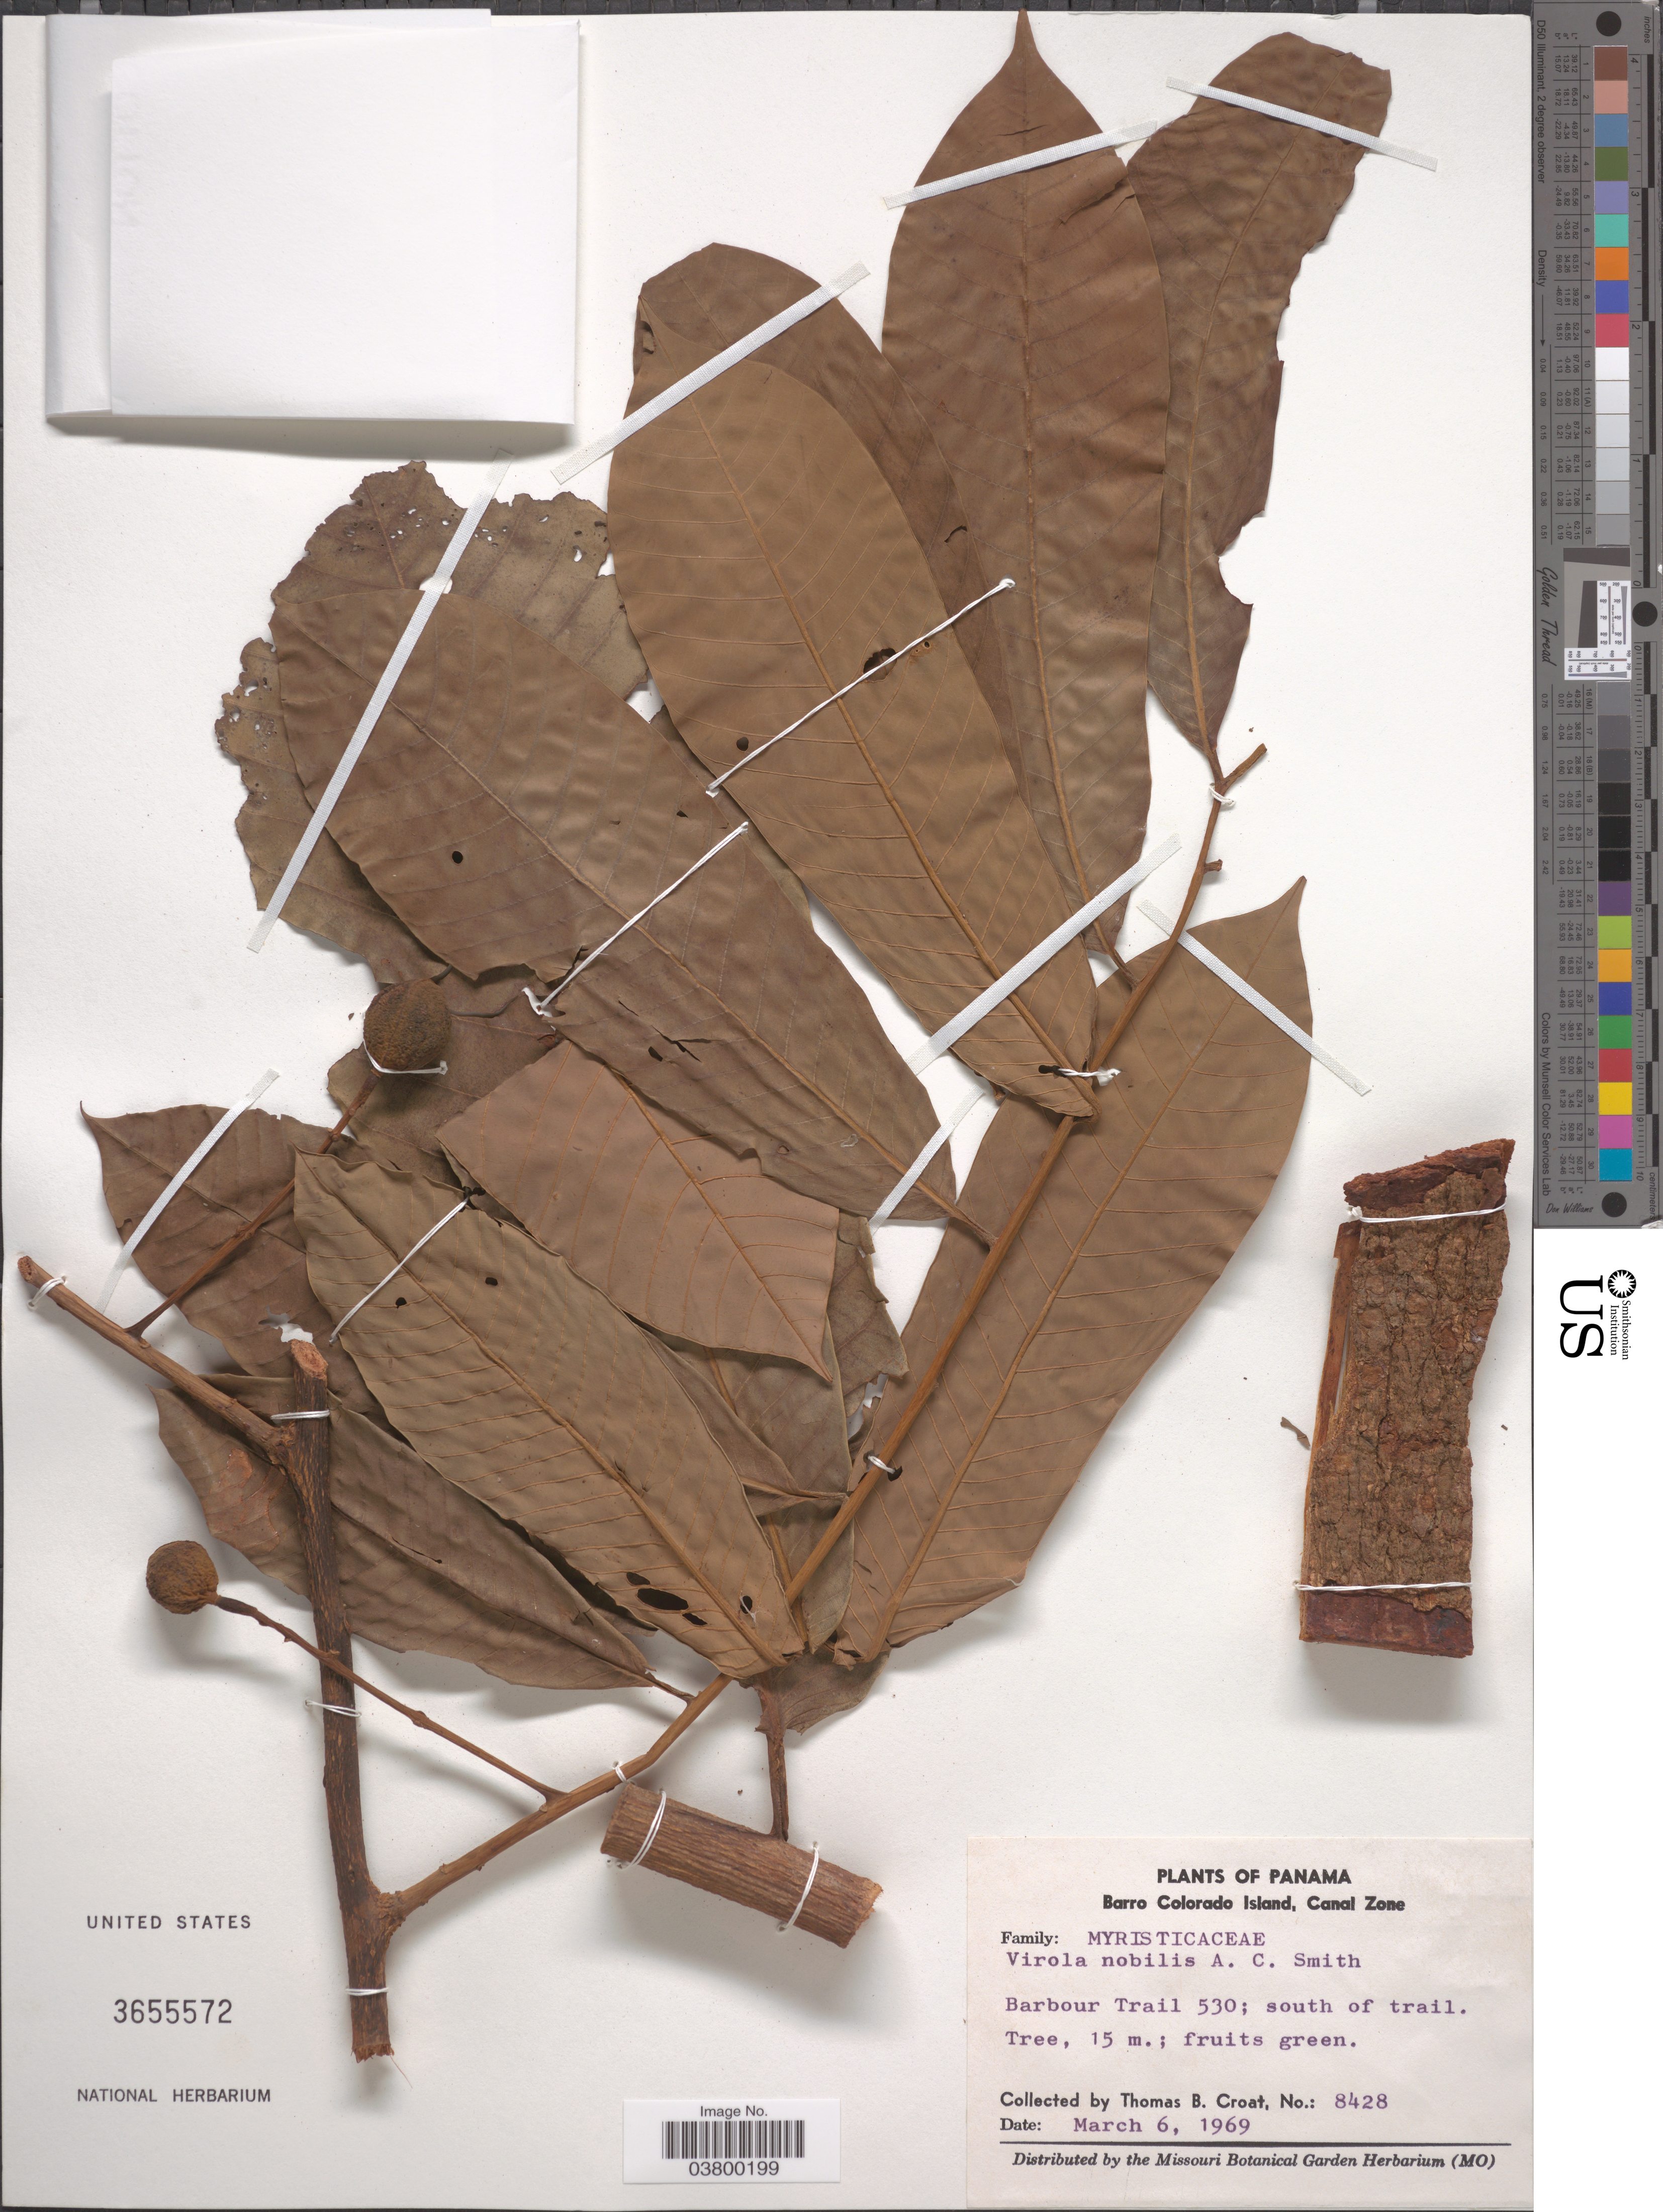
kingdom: Plantae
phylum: Tracheophyta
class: Magnoliopsida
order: Magnoliales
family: Myristicaceae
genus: Virola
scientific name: Virola nobilis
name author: A.C. Sm.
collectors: T. B. Croat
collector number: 8428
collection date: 1969-03-06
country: Panama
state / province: Panamá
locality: Barro Colorado Island, Canal Zone. Barbour Trail 530; south of trail.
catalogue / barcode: US 3655572